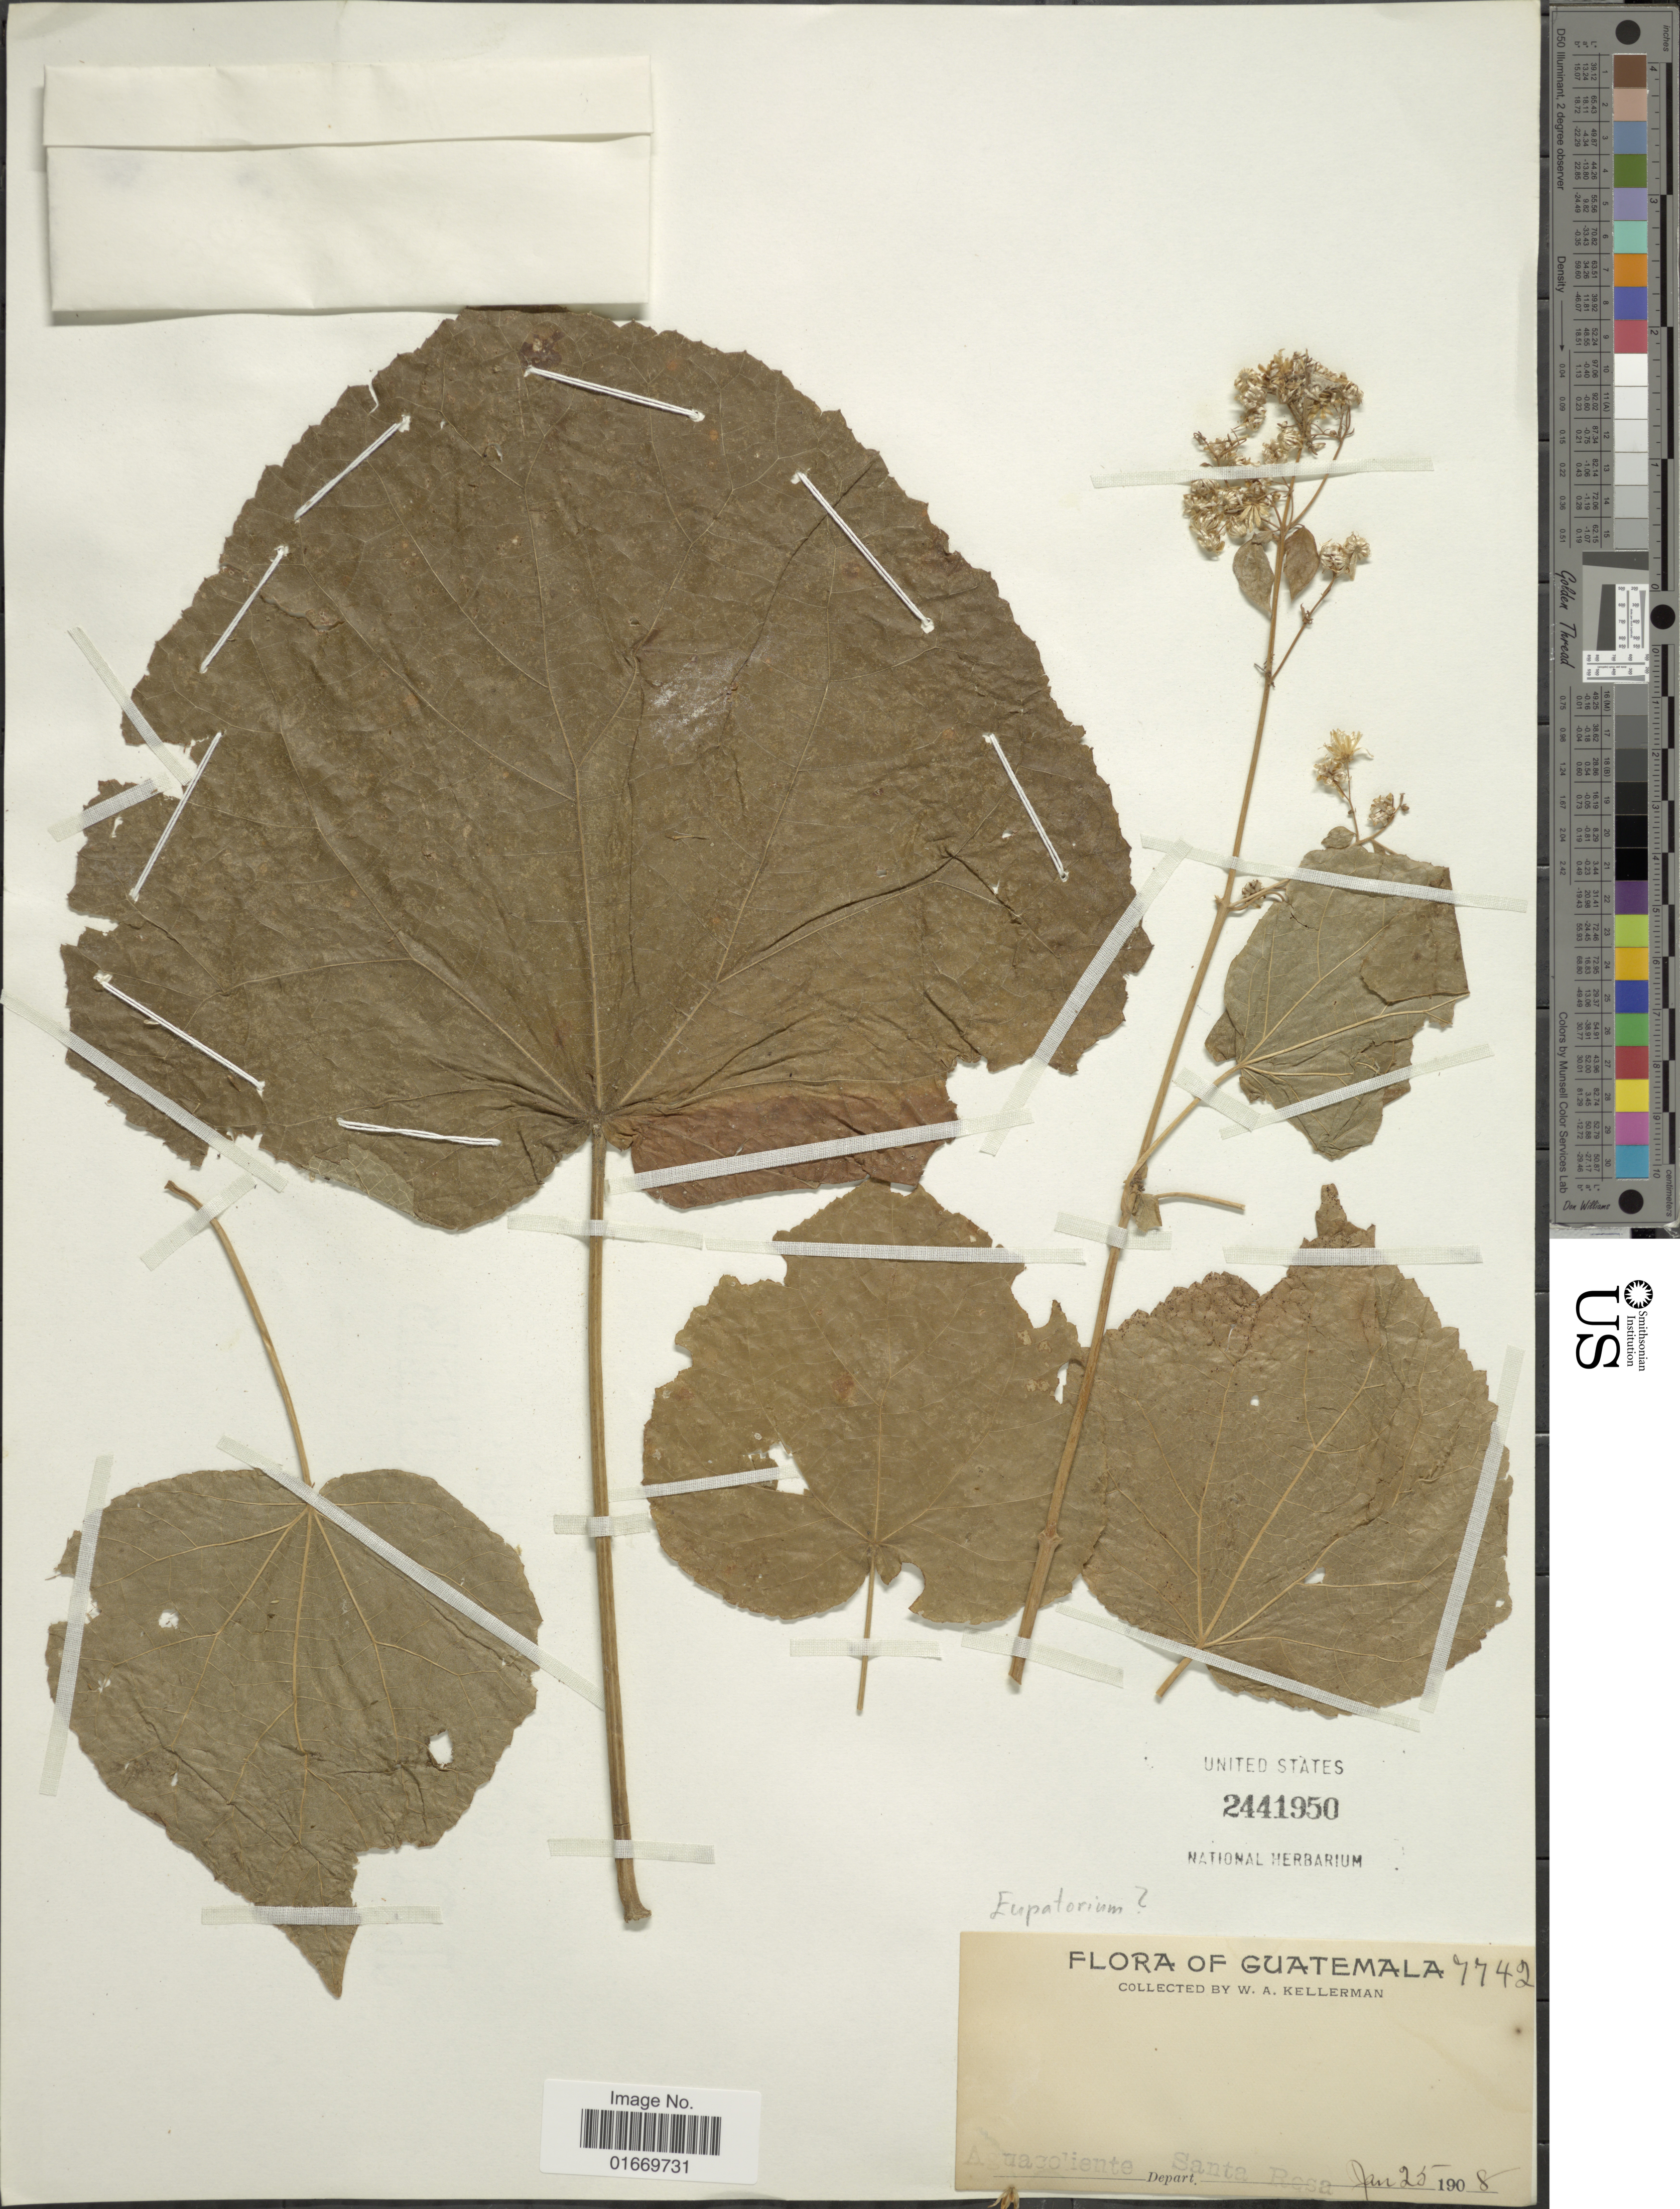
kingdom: Plantae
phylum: Tracheophyta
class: Magnoliopsida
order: Asterales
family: Asteraceae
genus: Peteravenia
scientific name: Peteravenia schultzii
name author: (Schnittsp.) R.M. King & H. Rob.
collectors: W. Kellerman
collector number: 7742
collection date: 1908-01-25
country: Guatemala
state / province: Santa Rosa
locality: Guatemala. Aguacoliente. Depart. Santa Rosa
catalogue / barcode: US 2441950